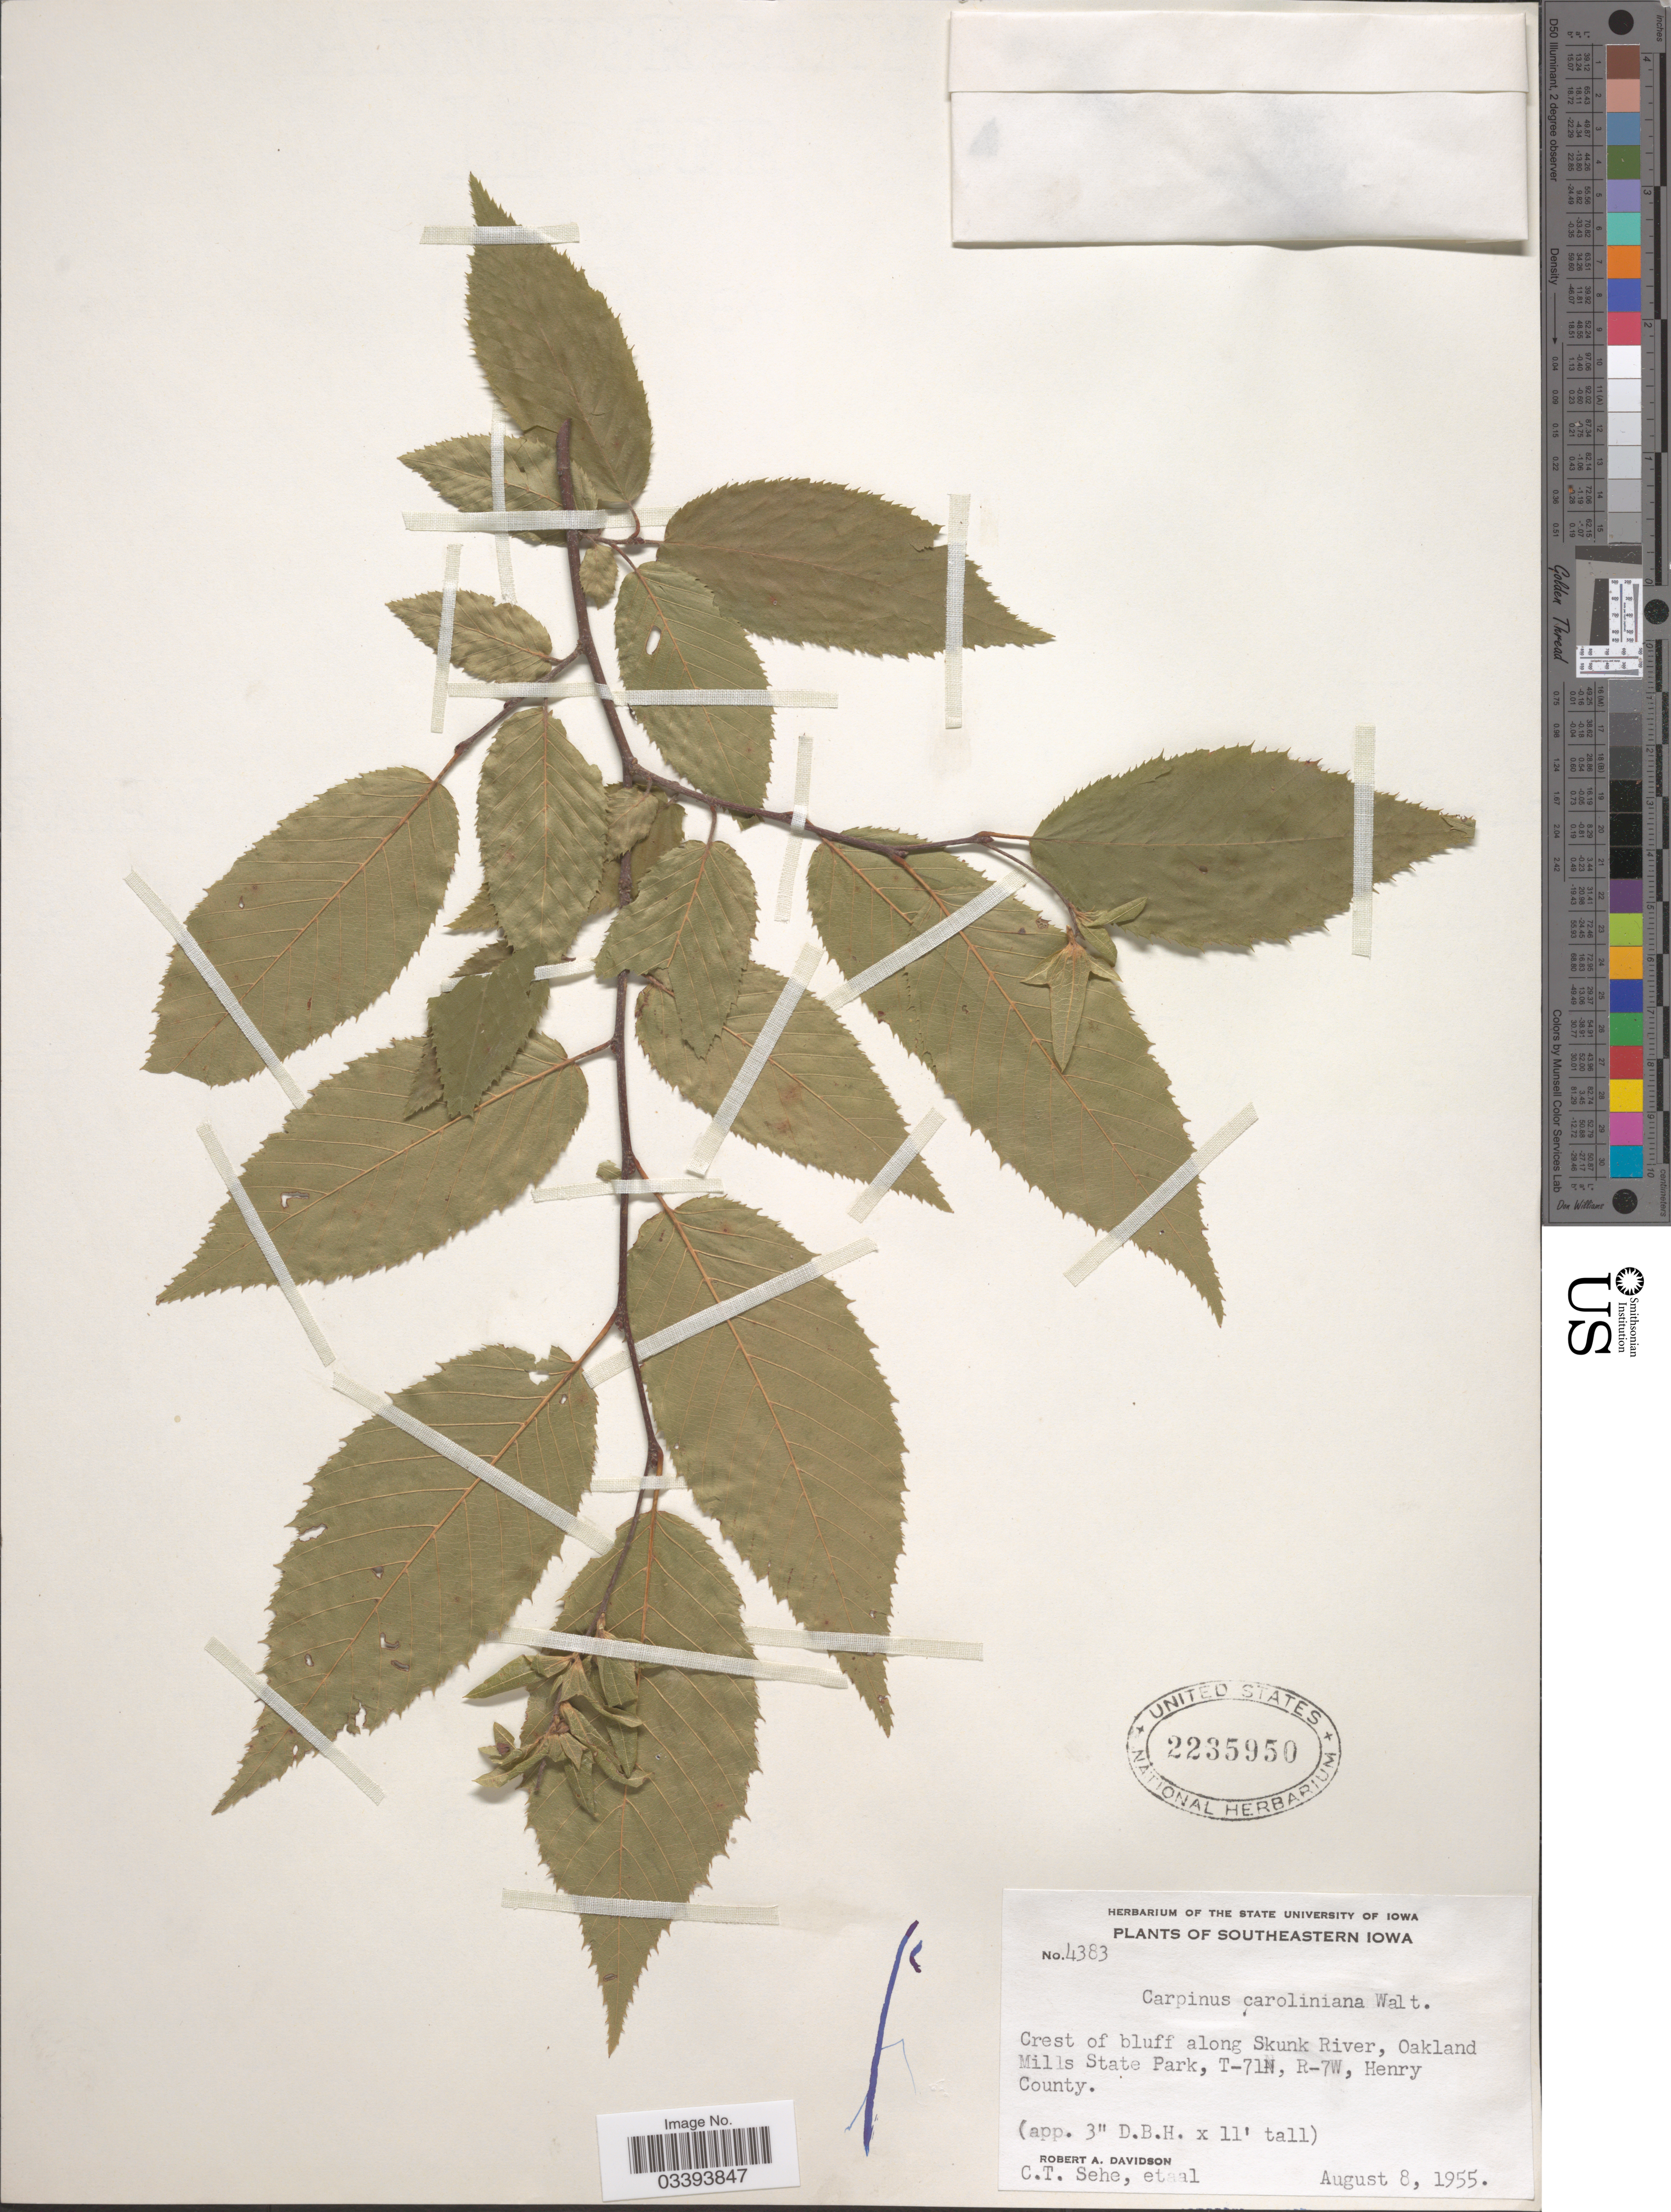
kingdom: Plantae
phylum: Tracheophyta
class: Magnoliopsida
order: Fagales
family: Betulaceae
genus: Carpinus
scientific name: Carpinus caroliniana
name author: Walter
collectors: R. A. Davidson, C. Sehe & et al.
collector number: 4383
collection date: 1955-08-08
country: United States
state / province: Iowa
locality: Southeastern Iowa. Crest of bluff along Skunk River, Oakland Mills State Park, T-71N, R-7W, Henry County.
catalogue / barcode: US 2235950